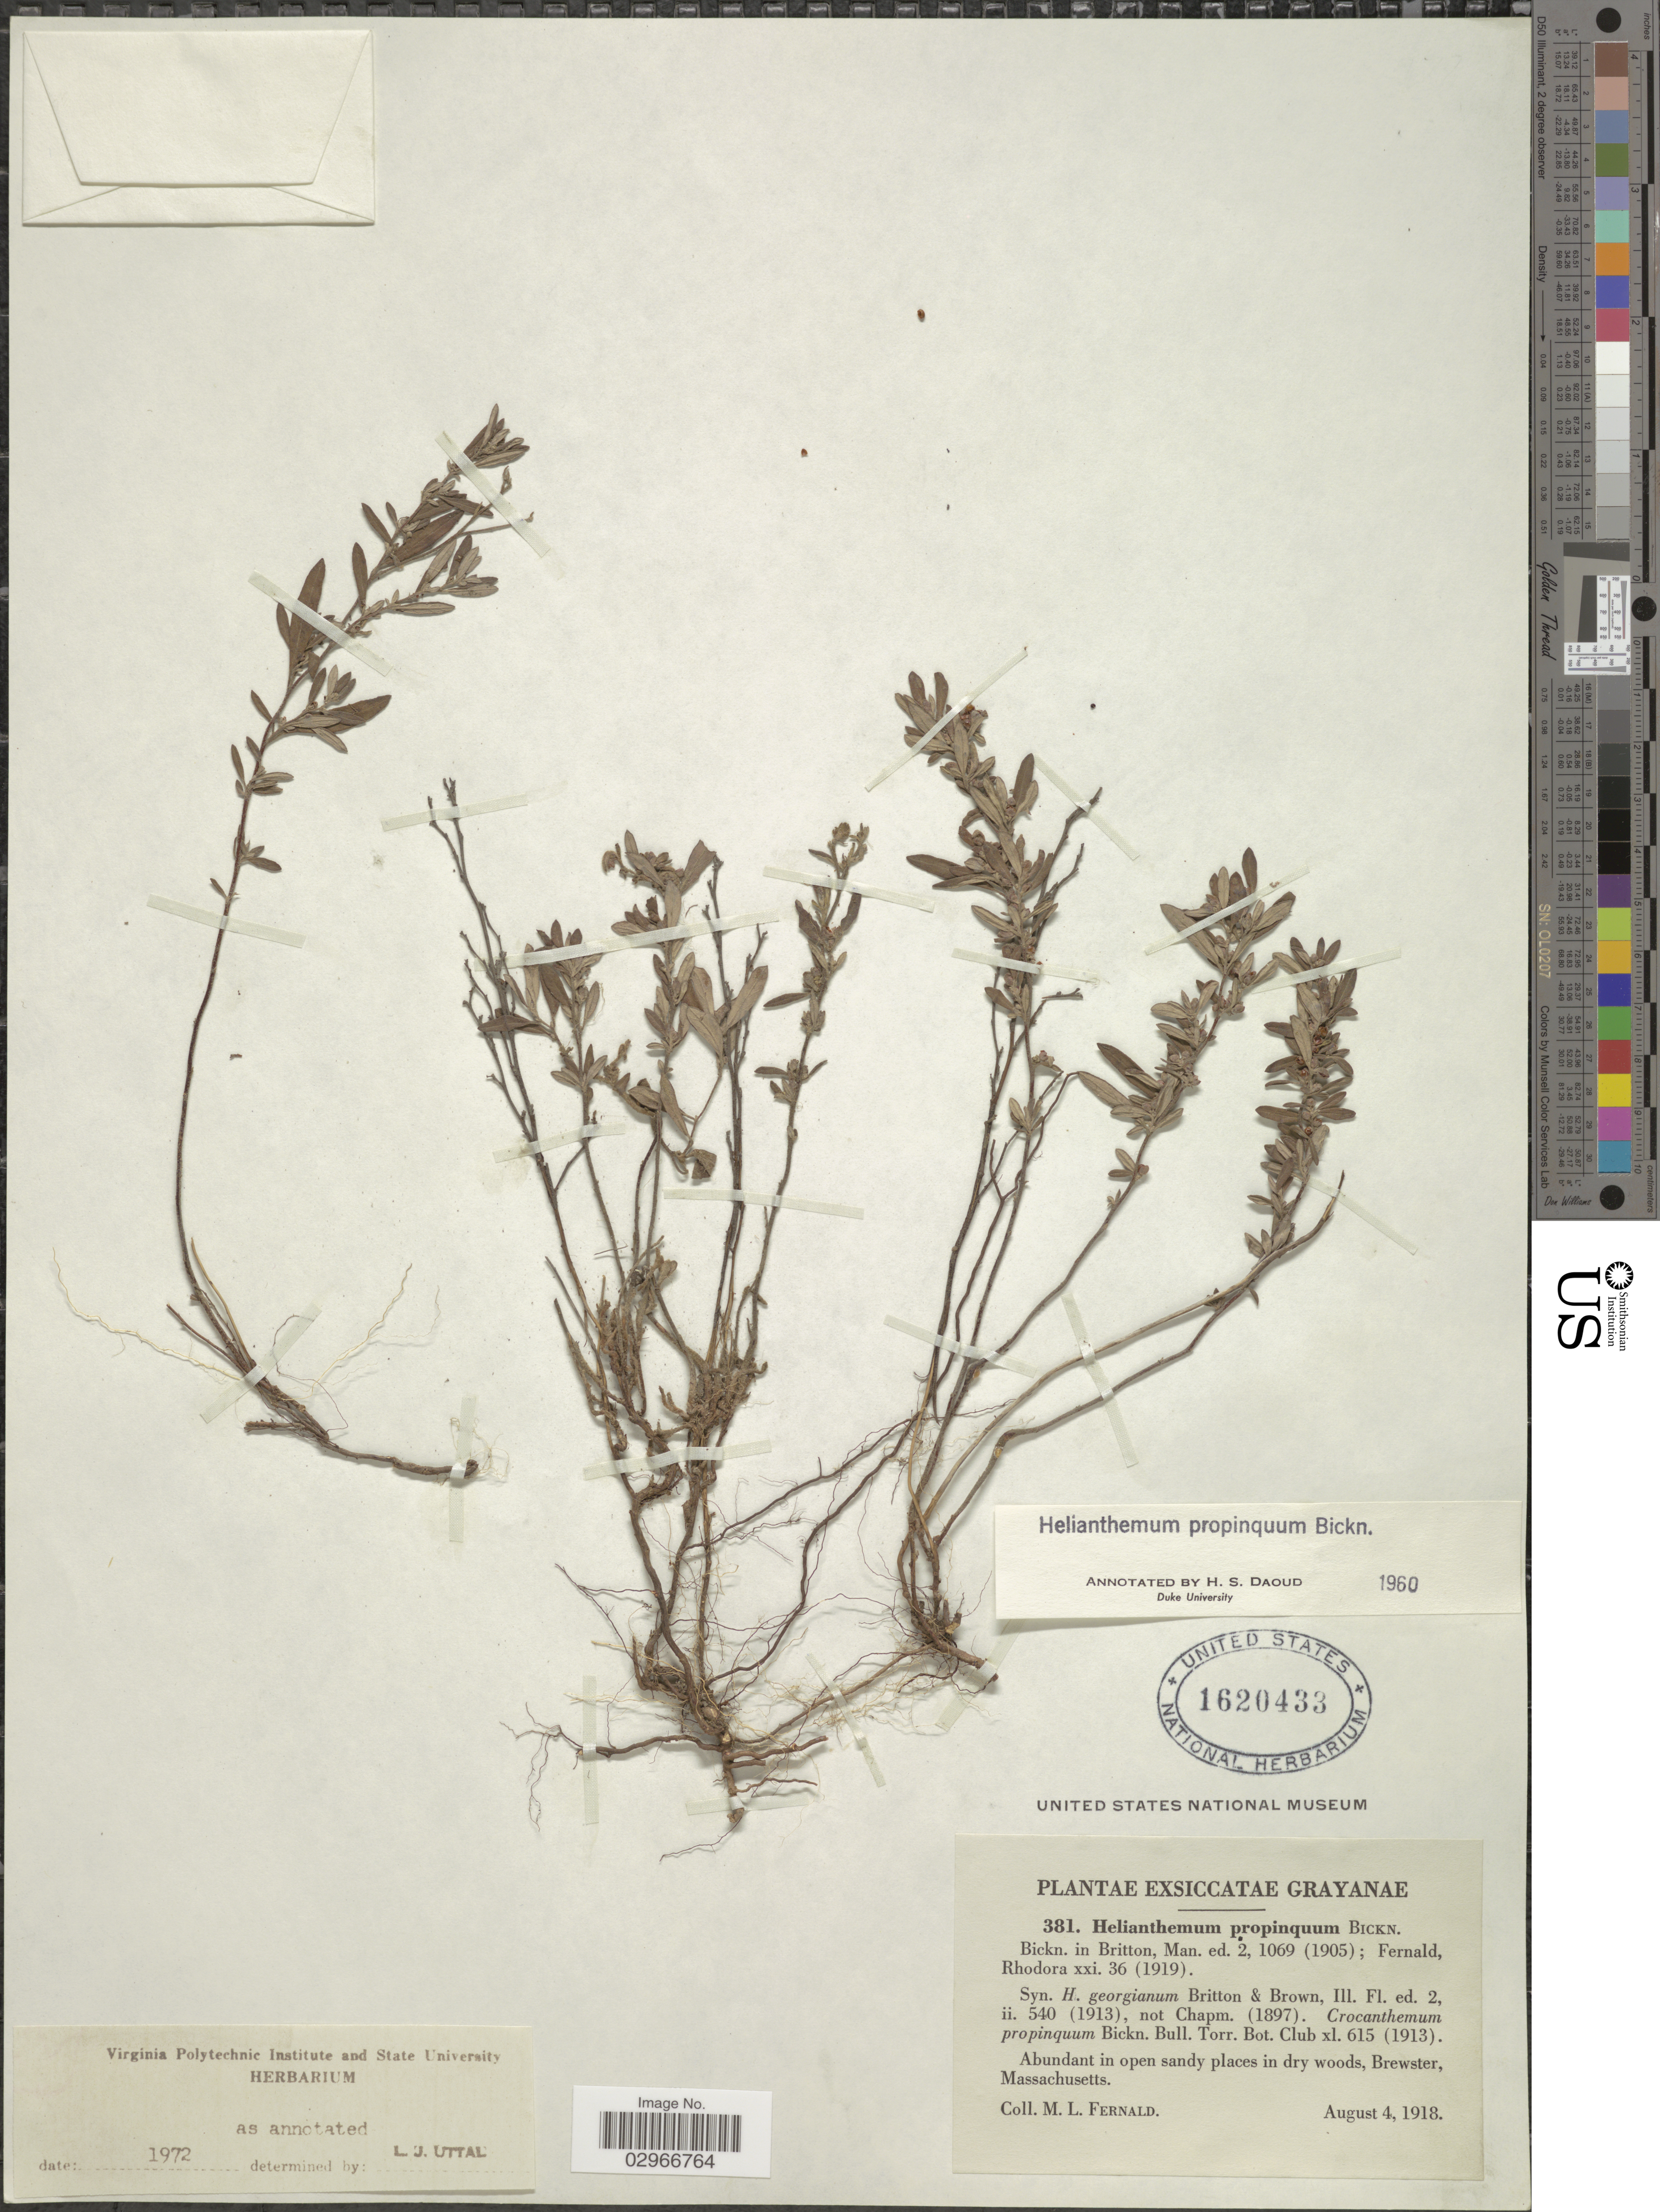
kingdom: Plantae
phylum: Tracheophyta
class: Magnoliopsida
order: Malvales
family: Cistaceae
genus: Helianthemum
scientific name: Helianthemum propinquum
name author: E.P. Bicknell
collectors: M. L. Fernald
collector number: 381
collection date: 1918-08-04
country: United States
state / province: Massachusetts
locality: Brewster.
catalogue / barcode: US 1620433